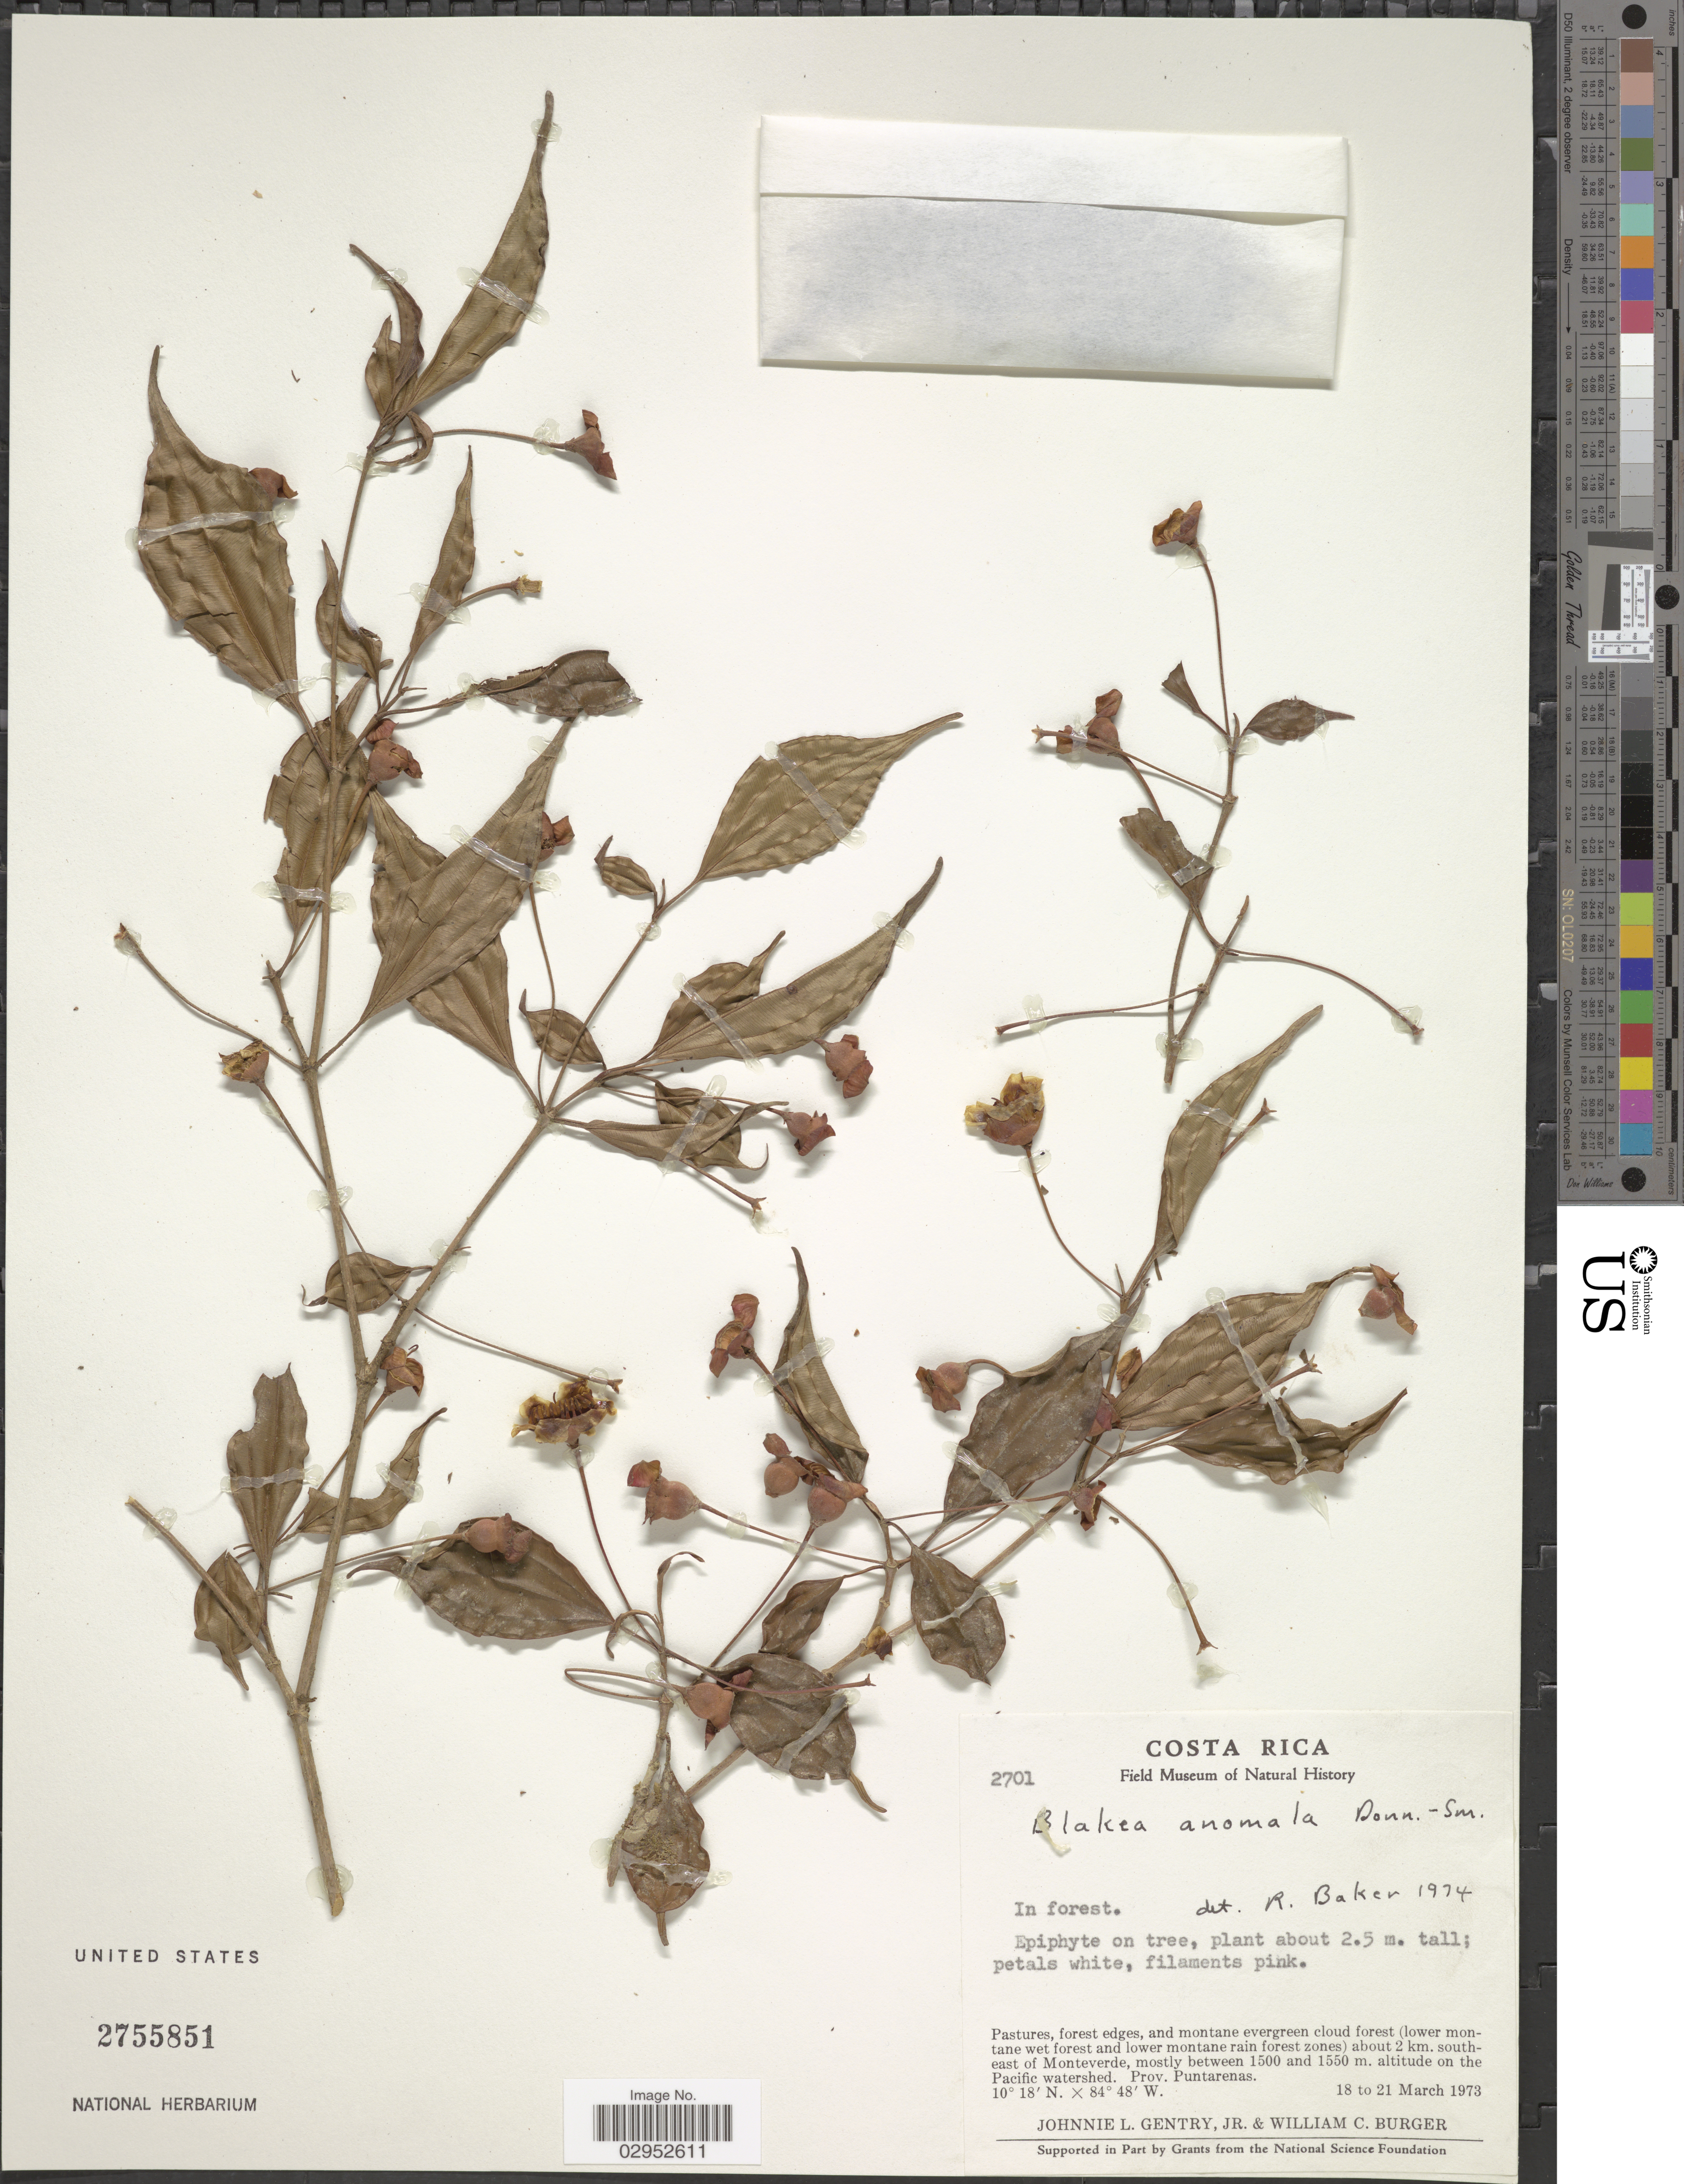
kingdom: Plantae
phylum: Tracheophyta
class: Magnoliopsida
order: Myrtales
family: Melastomataceae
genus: Blakea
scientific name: Blakea anomala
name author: Donn. Sm.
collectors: J. L. Gentry & W. Burger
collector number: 2701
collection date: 1973-03-18/1973-03-21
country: Costa Rica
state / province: Puntarenas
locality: About 2 km. southeast of Monteverde, on the Pacific watershed.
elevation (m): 1500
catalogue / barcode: US 2755851